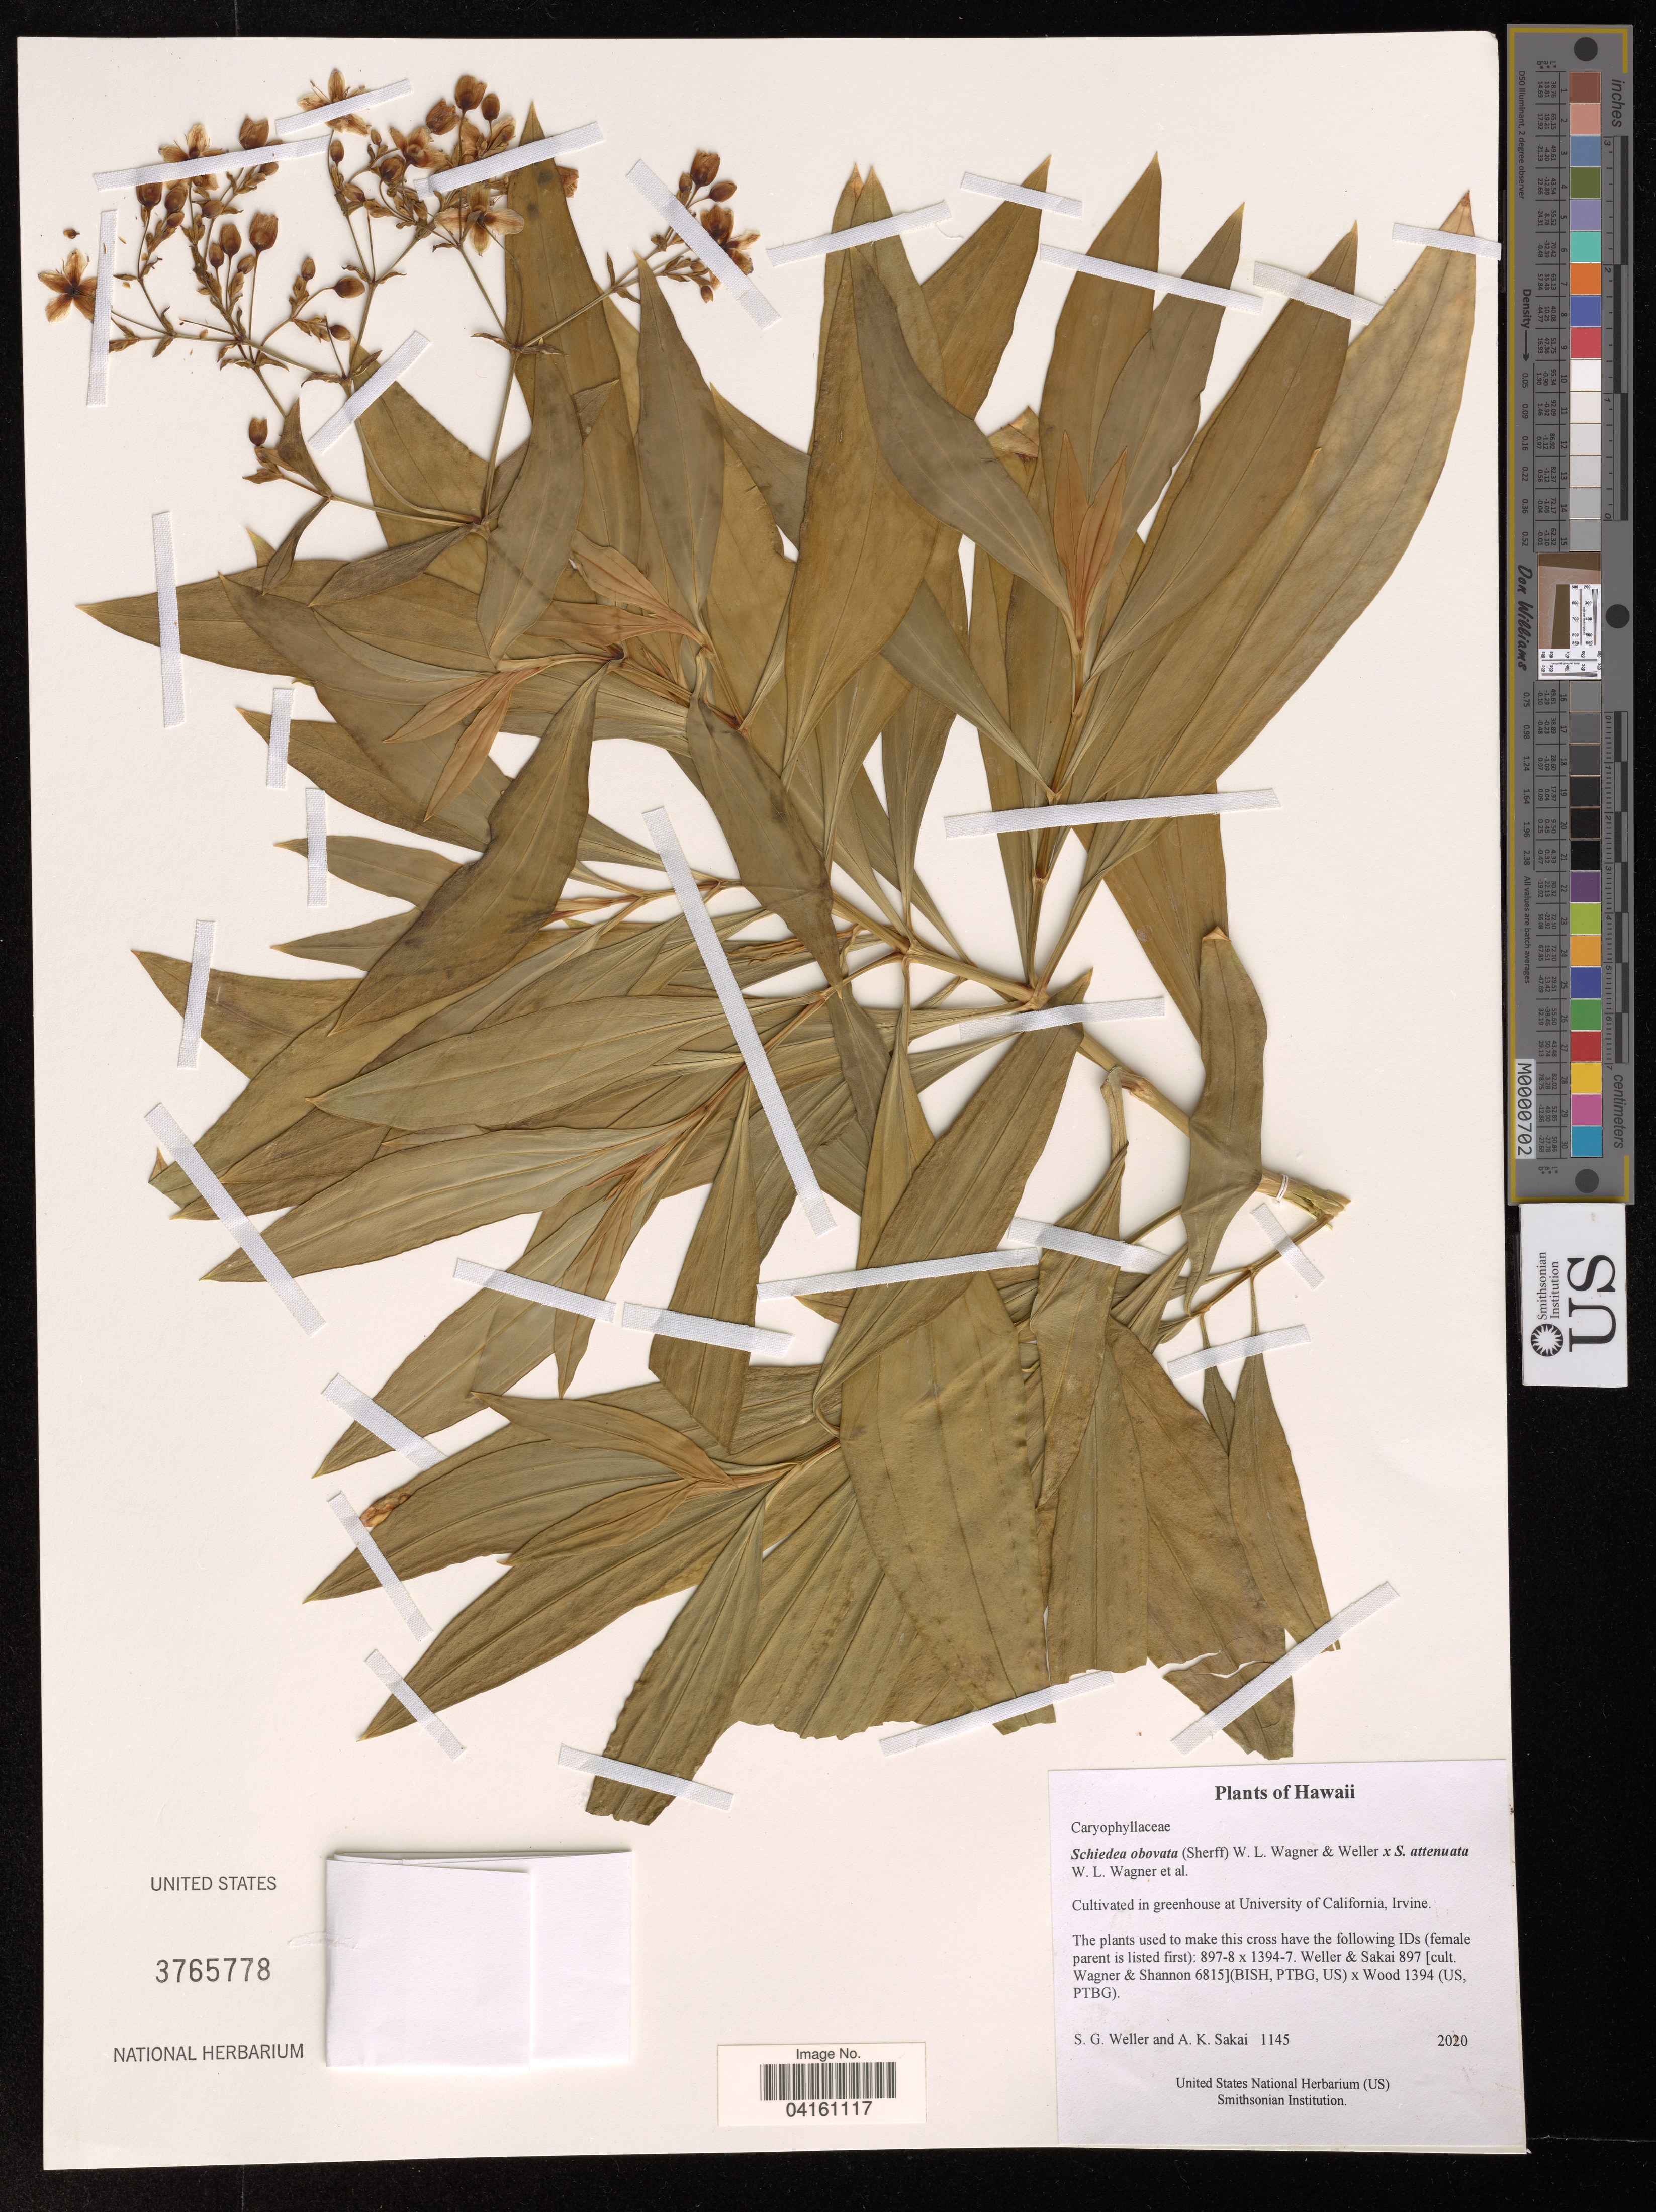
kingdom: Plantae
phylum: Tracheophyta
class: Magnoliopsida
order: Caryophyllales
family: Caryophyllaceae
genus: Schiedea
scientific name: Schiedea attenuata x S. obovata (Sherff) W.L. Wagner & Weller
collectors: S. G. Weller & A. Sakai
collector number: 1145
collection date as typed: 2020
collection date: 2020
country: United States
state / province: California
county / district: Orange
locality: Cultivated in greenhouse at University of California, Irvine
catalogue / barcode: US 3765778